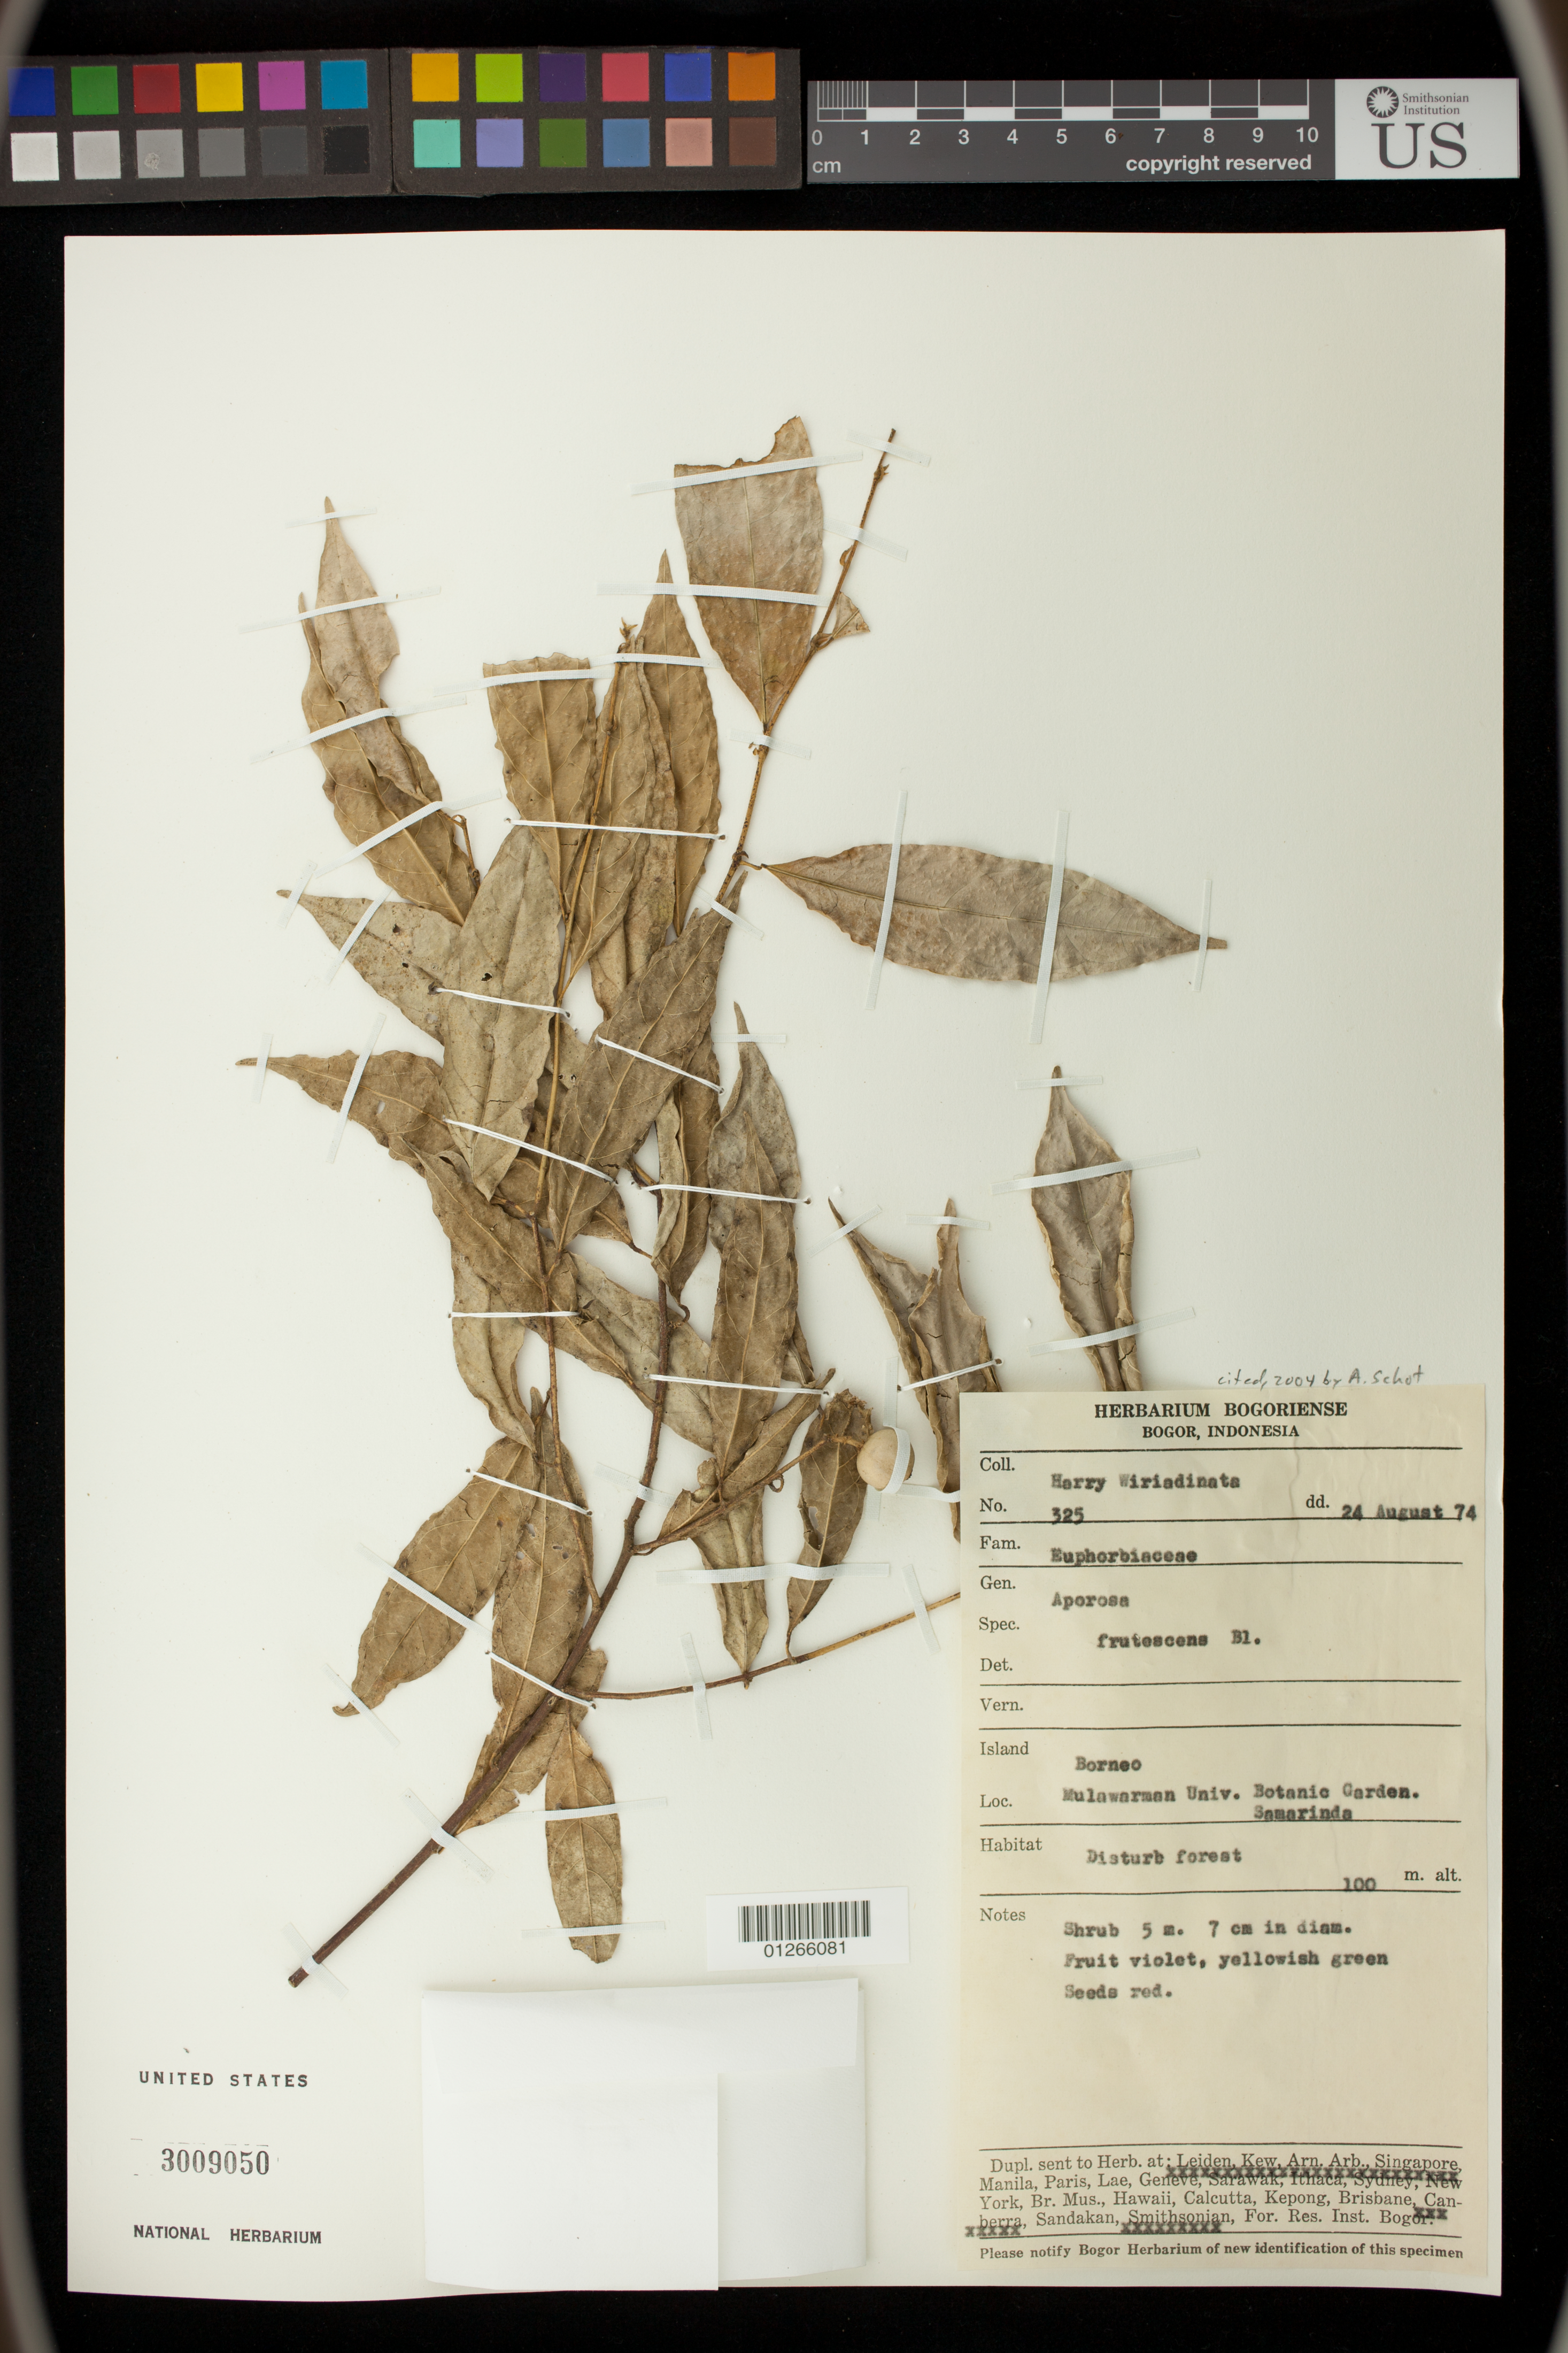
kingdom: Plantae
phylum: Tracheophyta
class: Magnoliopsida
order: Malpighiales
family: Phyllanthaceae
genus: Aporosa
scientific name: Aporosa frutescens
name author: Blume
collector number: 325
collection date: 1974-08-24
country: Indonesia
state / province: Java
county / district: Jawa Barat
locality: Bogor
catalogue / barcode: US 3009050